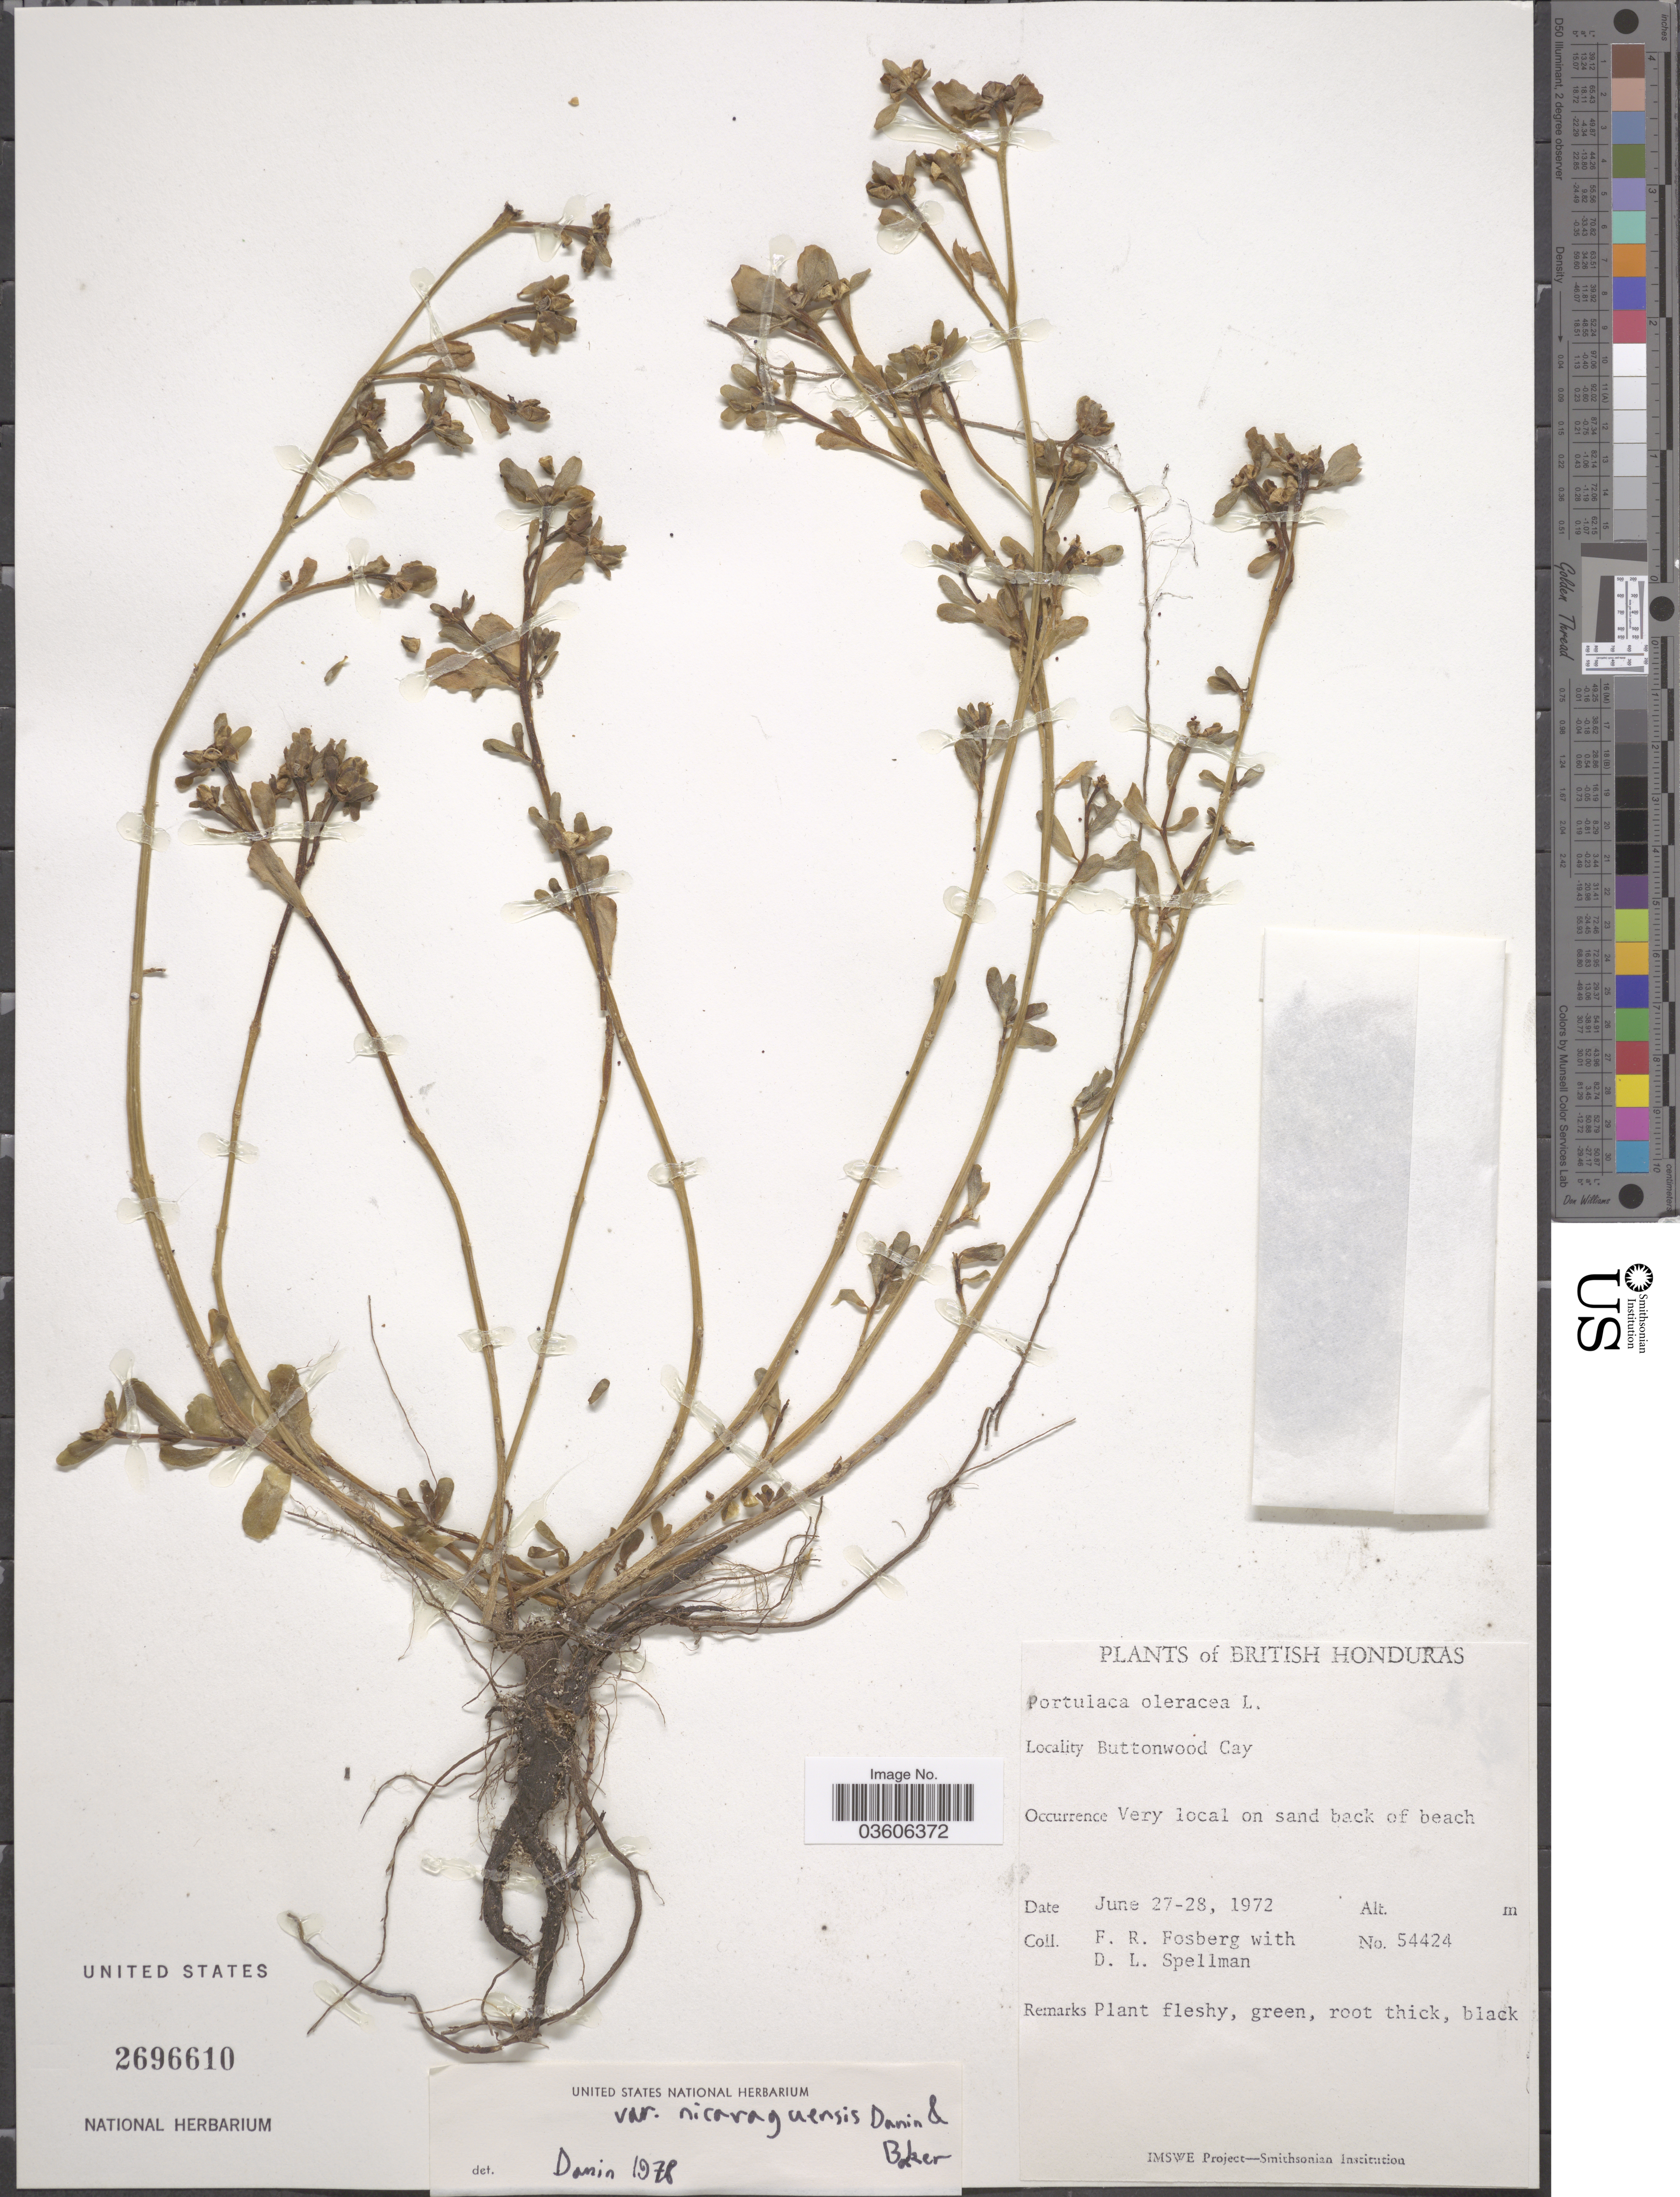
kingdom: Plantae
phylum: Tracheophyta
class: Magnoliopsida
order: Caryophyllales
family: Portulacaceae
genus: Portulaca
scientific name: Portulaca oleracea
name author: L.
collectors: F. R. Fosberg & D. L. Spellman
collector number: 54424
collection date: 1972-06-27/1972-06-28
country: Belize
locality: British Honduras. Buttonwood Cay.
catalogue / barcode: US 2696610